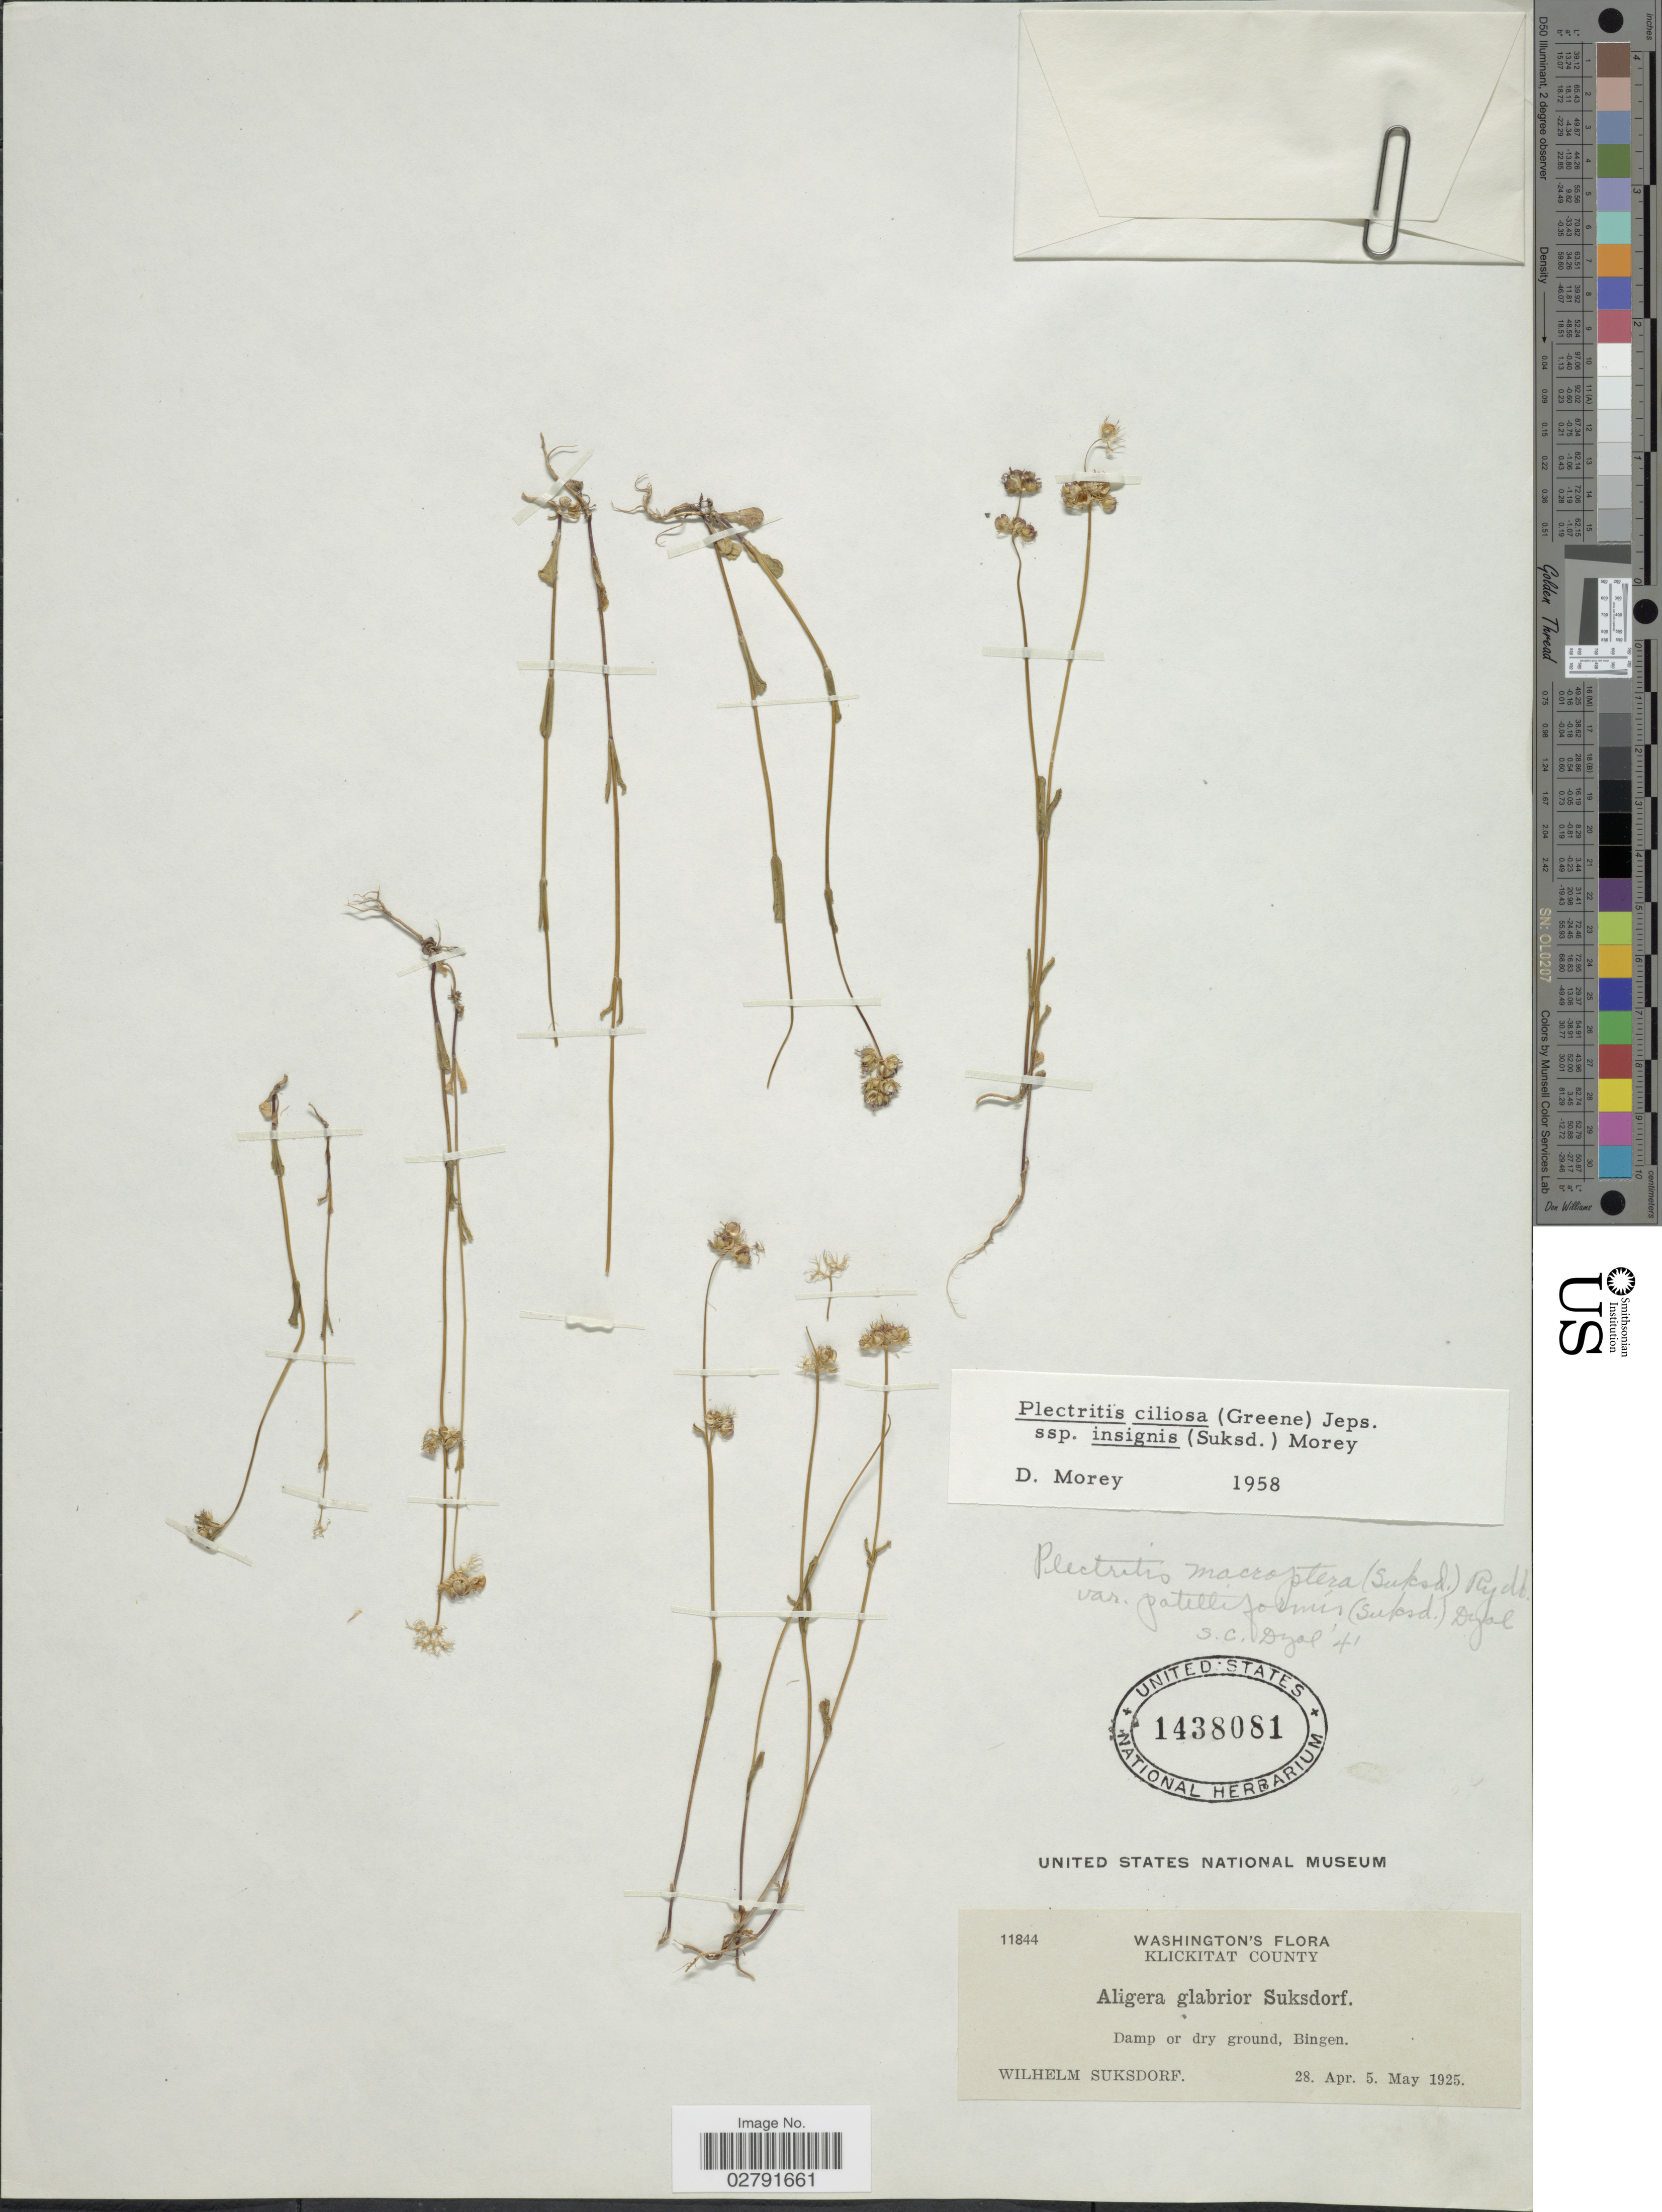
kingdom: Plantae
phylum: Tracheophyta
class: Magnoliopsida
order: Dipsacales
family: Caprifoliaceae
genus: Plectritis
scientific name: Plectritis ciliosa subsp. insignis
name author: (Suksd.) Morey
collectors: W. N. Suksdorf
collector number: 11844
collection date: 1925-04-28/1925-05-05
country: United States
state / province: Washington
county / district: Klickitat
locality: Klickitat County. Bingen.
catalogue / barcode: US 1438081